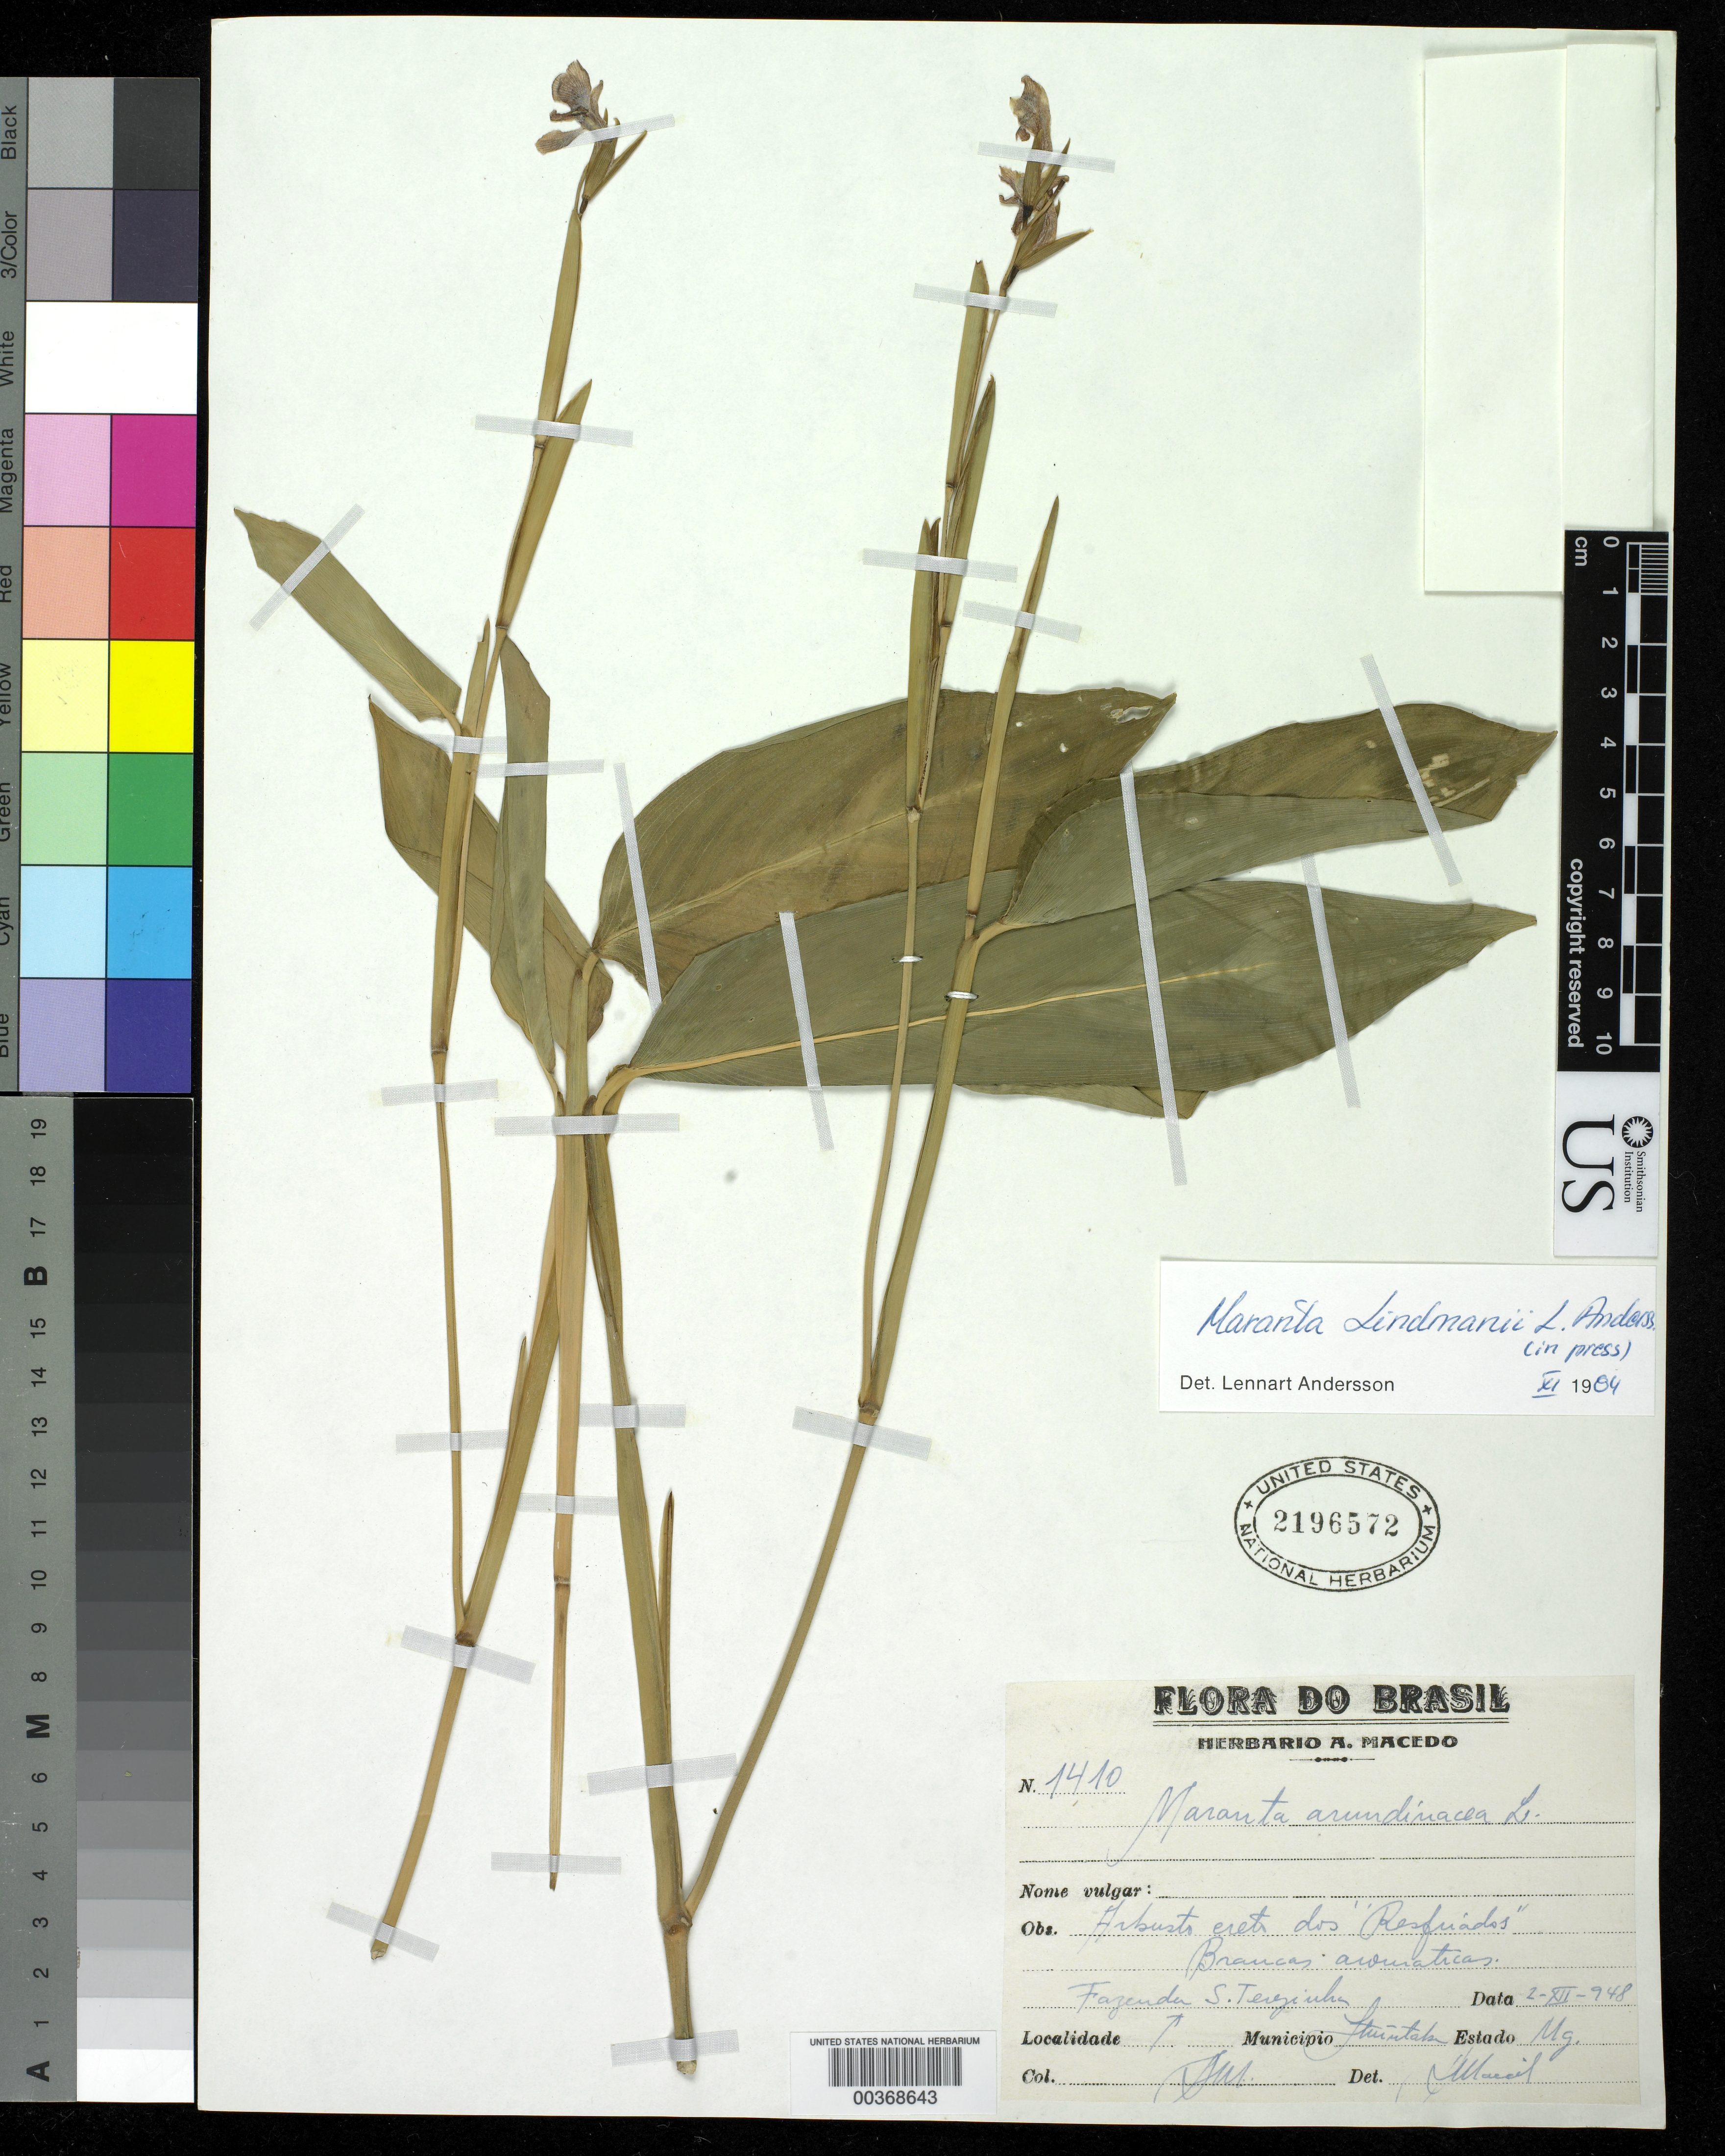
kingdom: Plantae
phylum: Tracheophyta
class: Liliopsida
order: Zingiberales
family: Marantaceae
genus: Maranta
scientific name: Maranta lindmanii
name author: L. Andersson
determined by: Andersson, [Bengt] Lennart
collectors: A. Macedo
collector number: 1410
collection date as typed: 02 Dec 1948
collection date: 1948-12-02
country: Brazil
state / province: Minas Gerais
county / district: Ituiutuba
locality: Fazenda s. terejiuha, mun , estado mg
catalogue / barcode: US 2196572